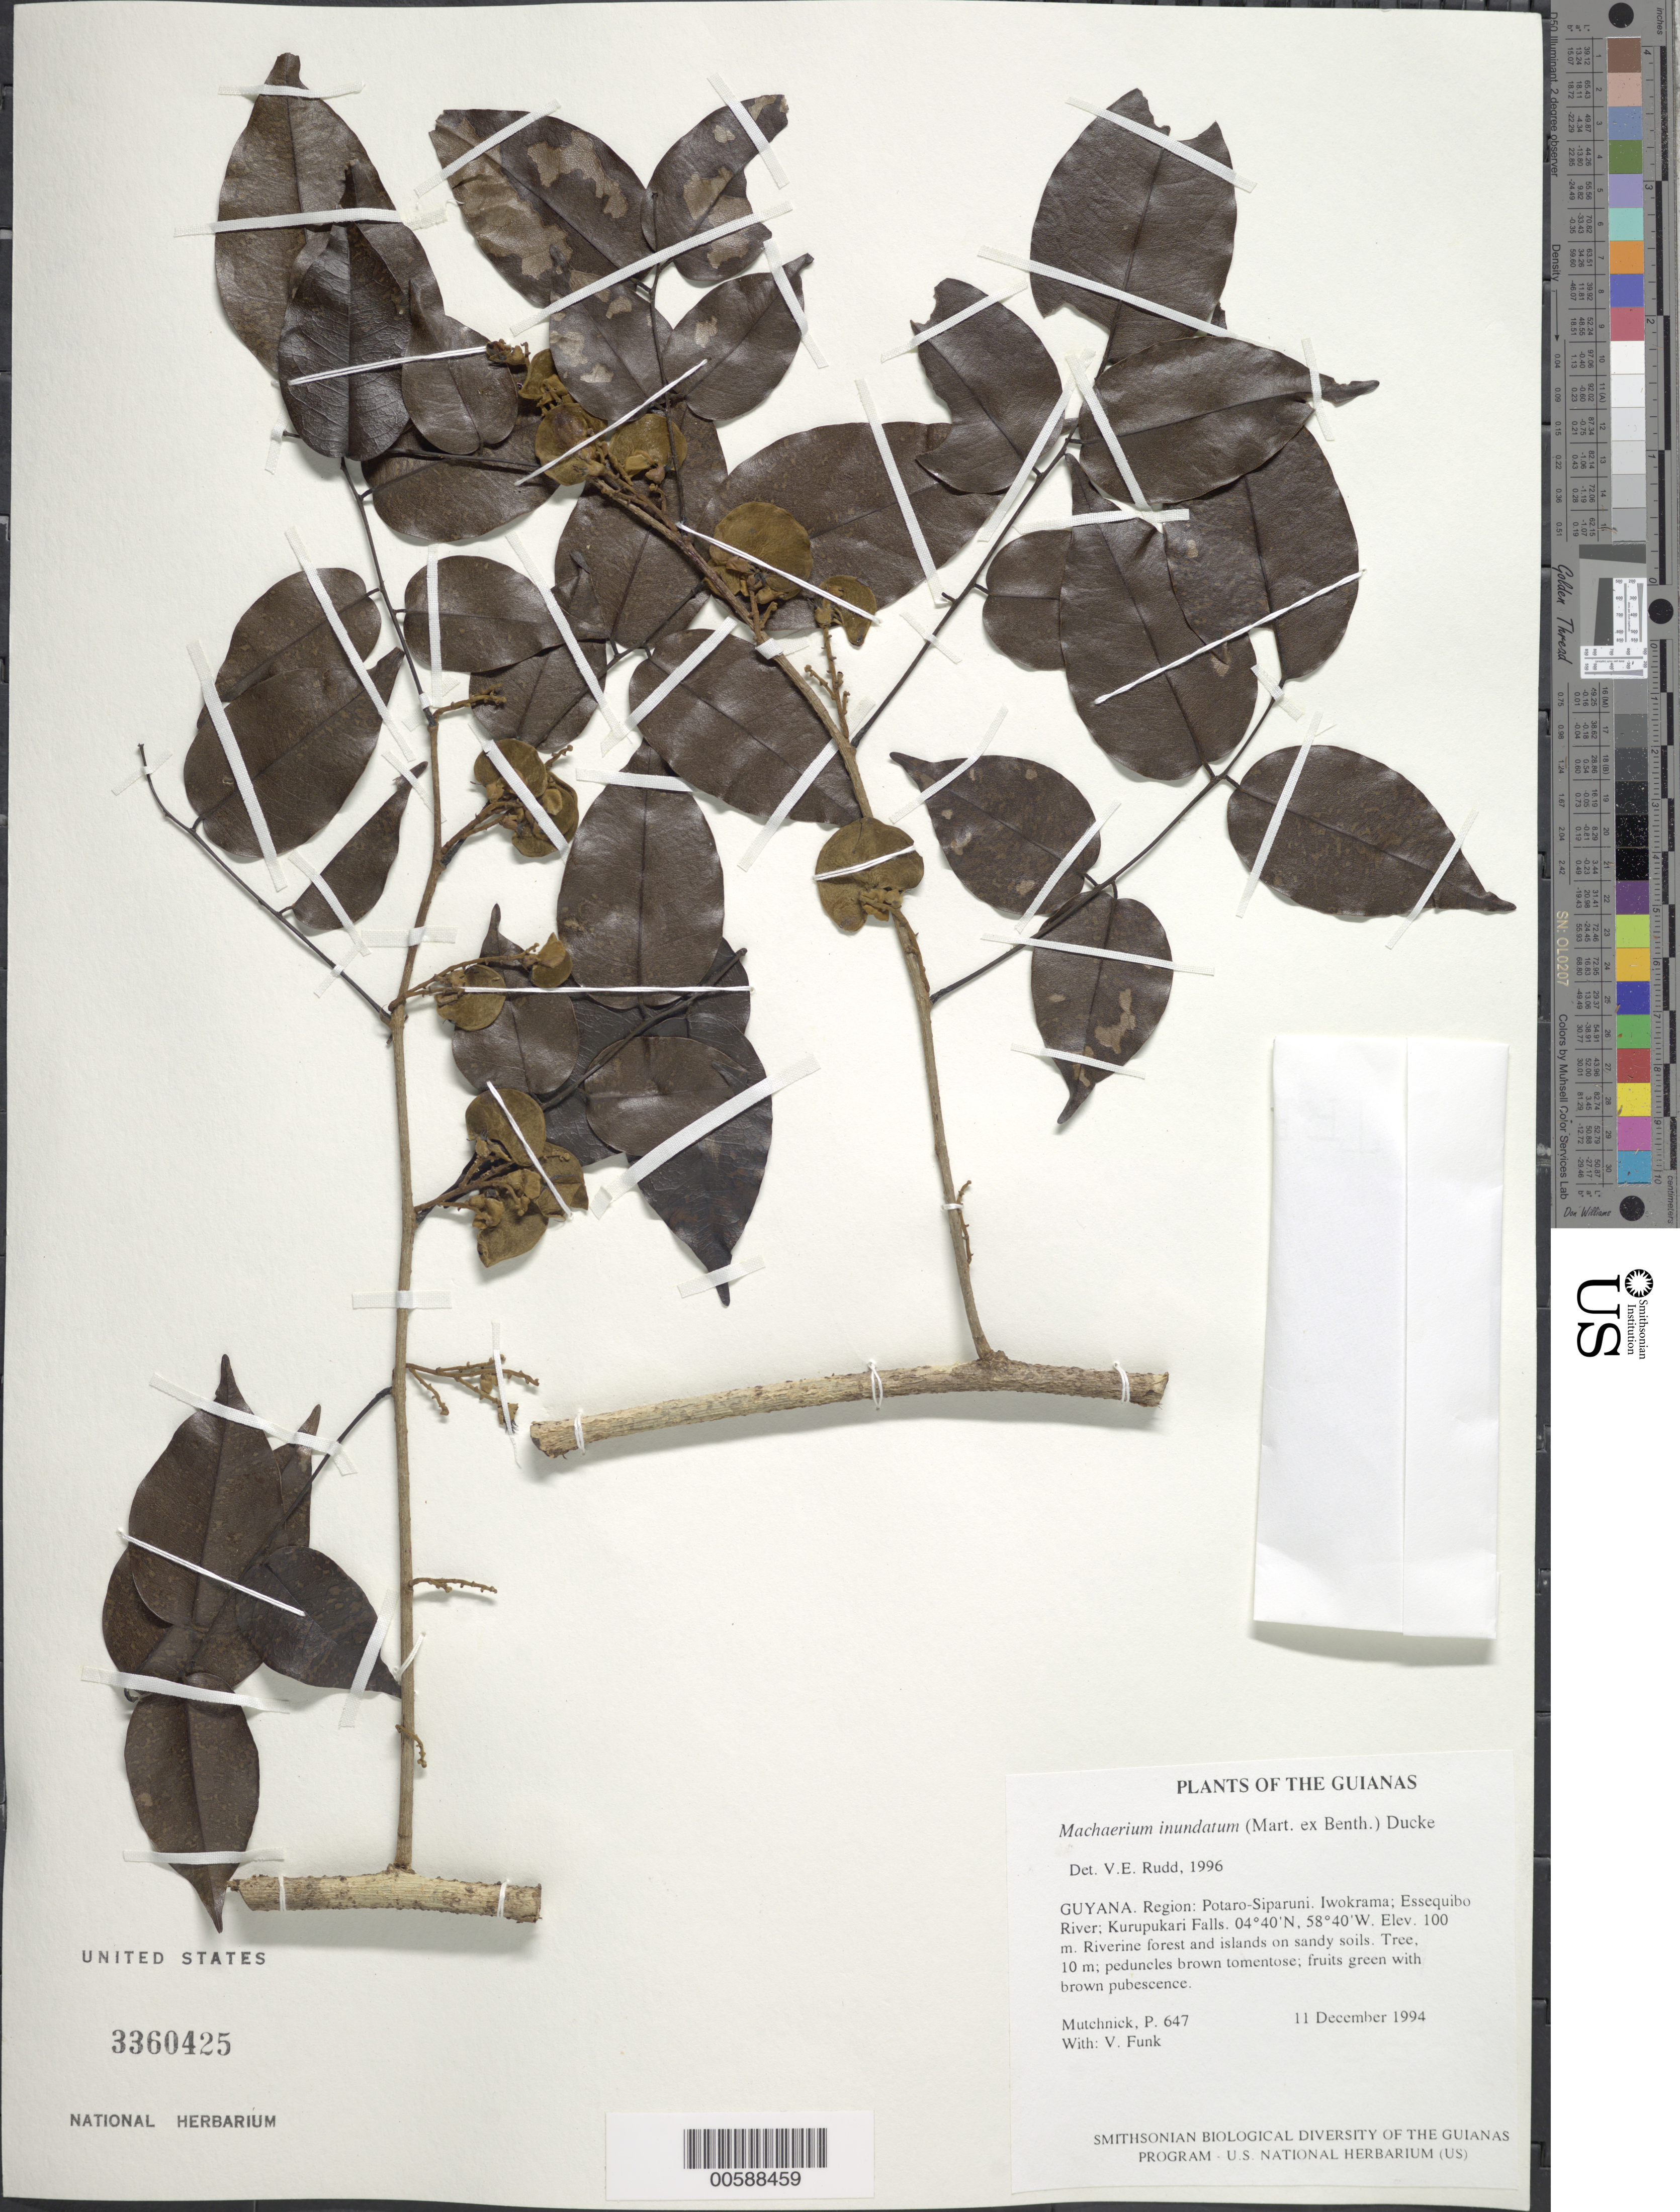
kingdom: Plantae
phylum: Tracheophyta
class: Magnoliopsida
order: Fabales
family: Fabaceae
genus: Machaerium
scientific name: Machaerium inundatum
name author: (Mart. ex Benth.) Ducke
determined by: Rudd, V. E.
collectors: P. Mutchnick & V. Funk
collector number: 647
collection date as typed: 11 December 1994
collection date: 1994-12-11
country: Guyana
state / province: Potaro-Siparuni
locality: Iwokrama; Essequibo River; Kurupukari Falls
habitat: Riverine forest and islands on sandy soils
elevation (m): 100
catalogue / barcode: US 3360425